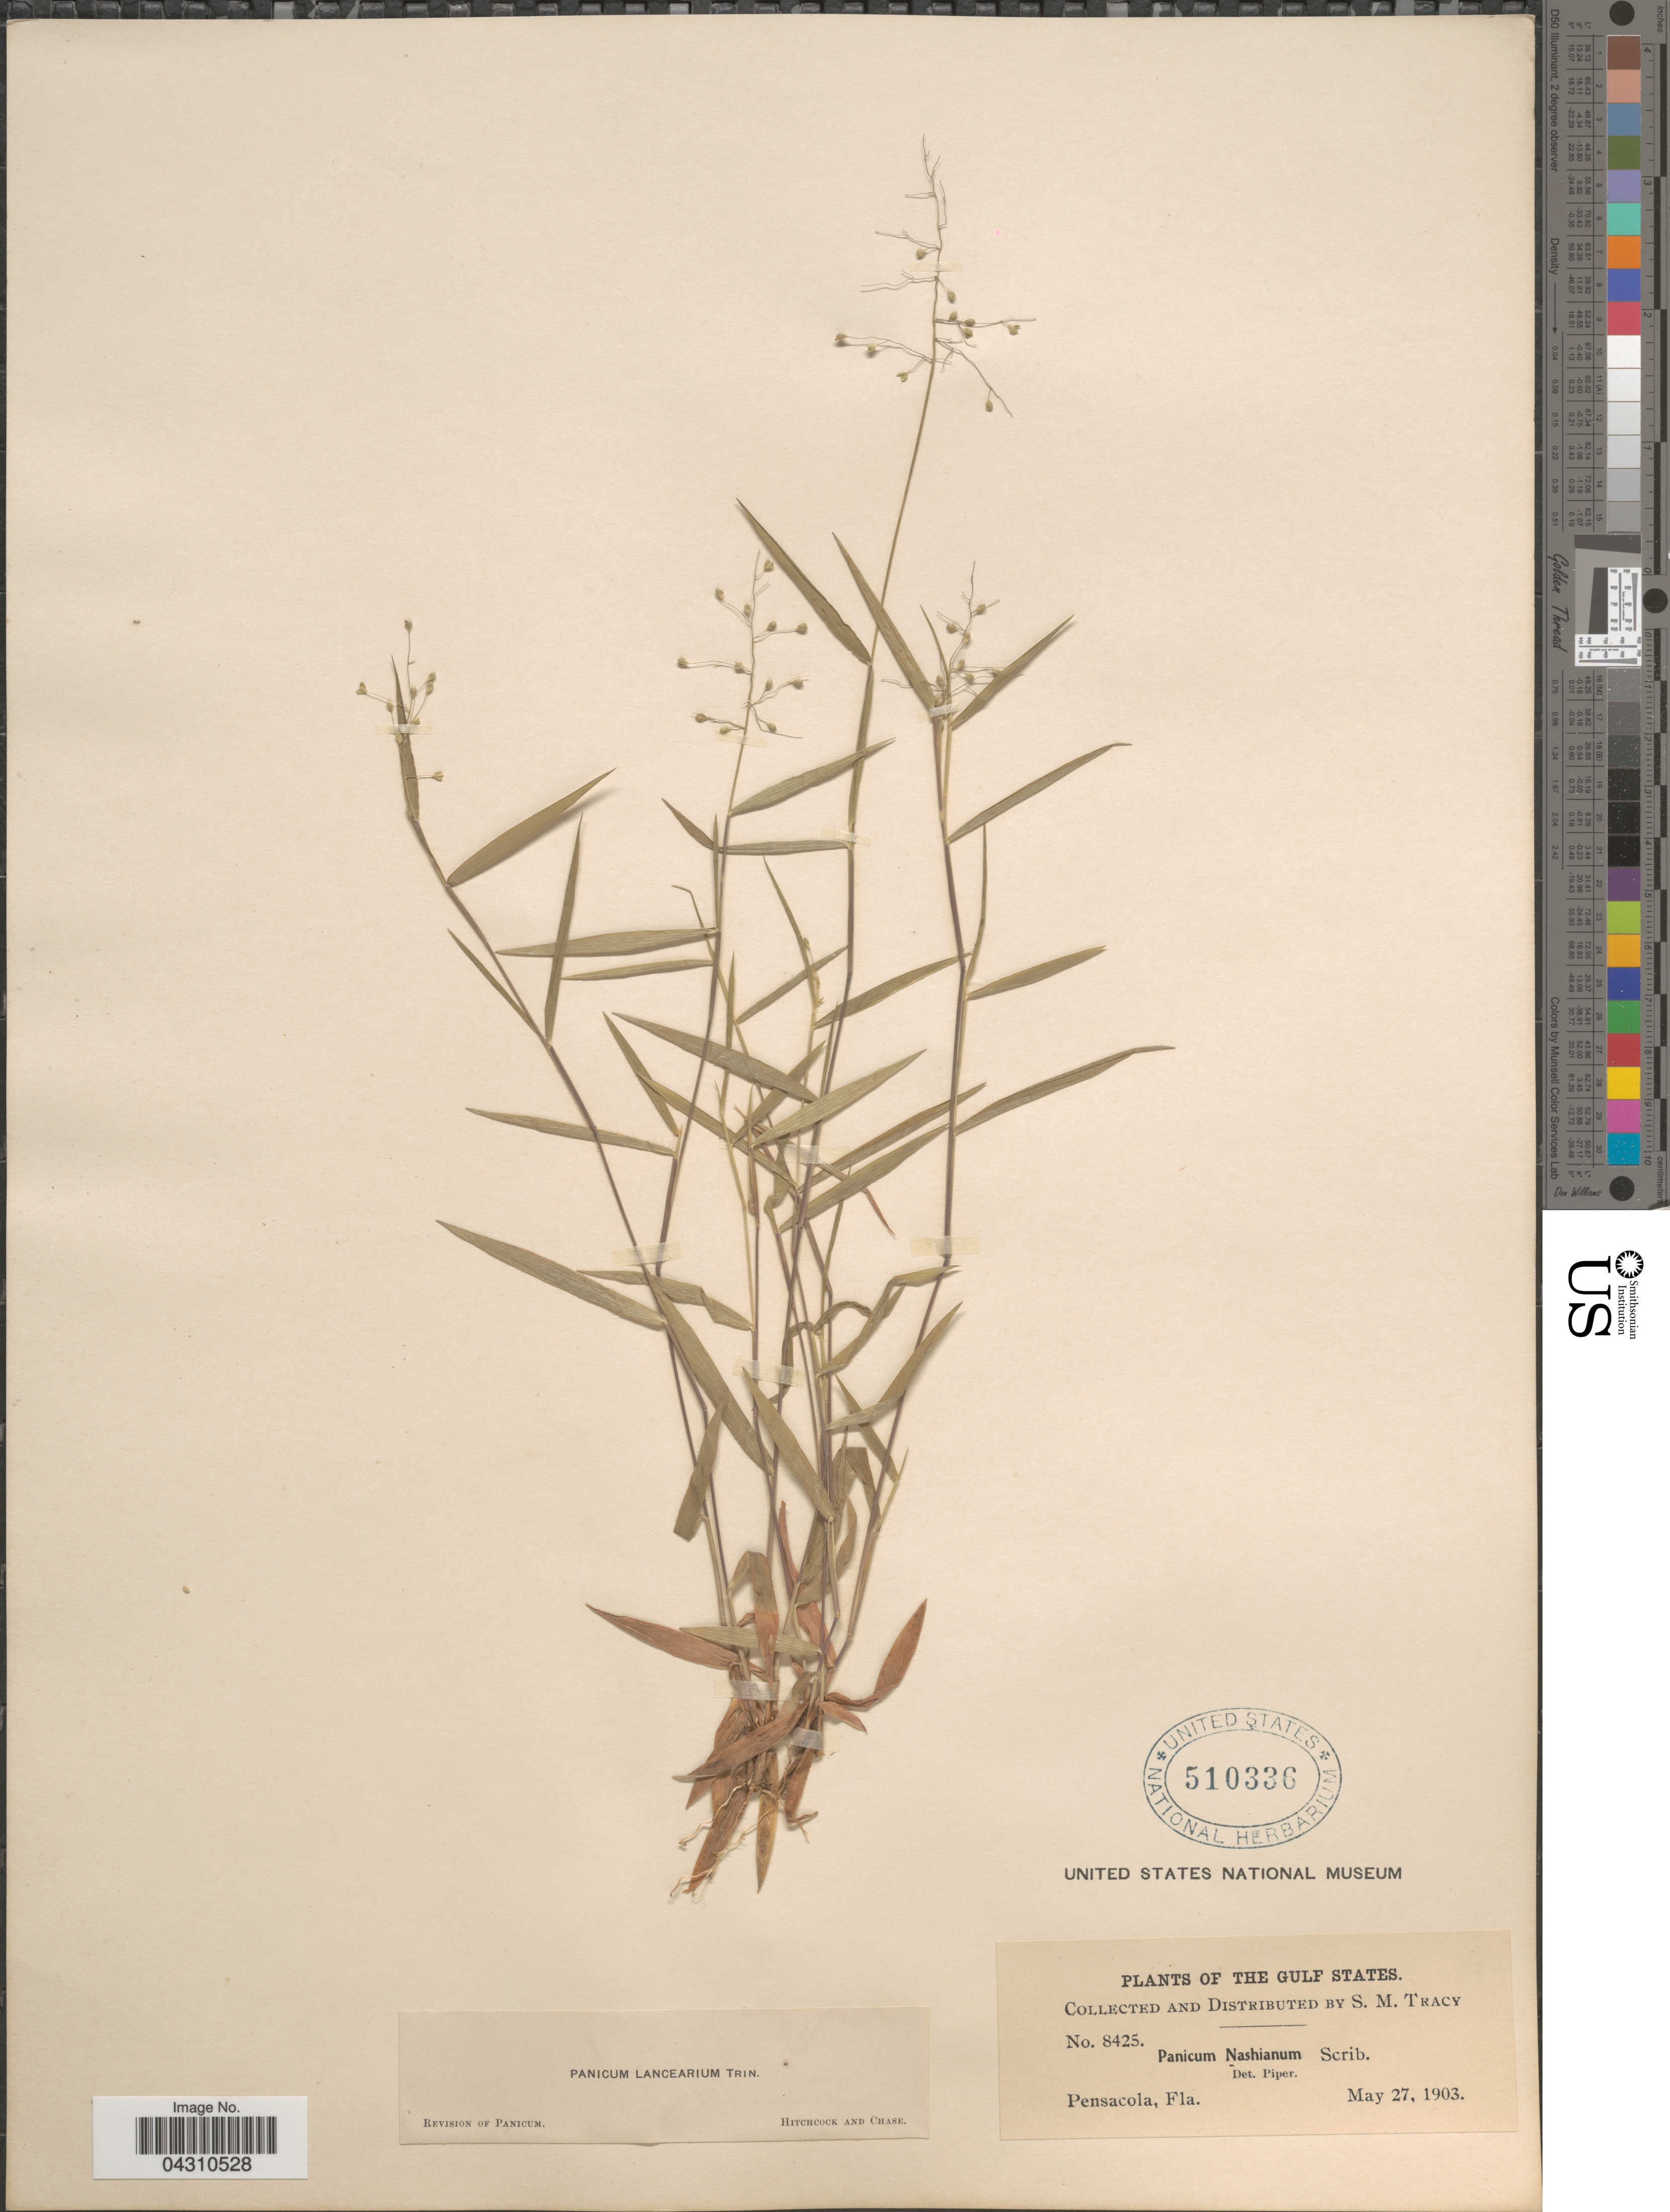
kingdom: Plantae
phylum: Tracheophyta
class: Liliopsida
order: Poales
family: Poaceae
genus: Dichanthelium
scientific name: Dichanthelium portoricense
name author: (Desv. ex Ham.) B.F. Hansen & Wunderlin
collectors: S. M. Tracy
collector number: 8425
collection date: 1903-05-27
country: United States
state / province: Florida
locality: The Gulf States. Pensacola.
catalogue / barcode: US 510336